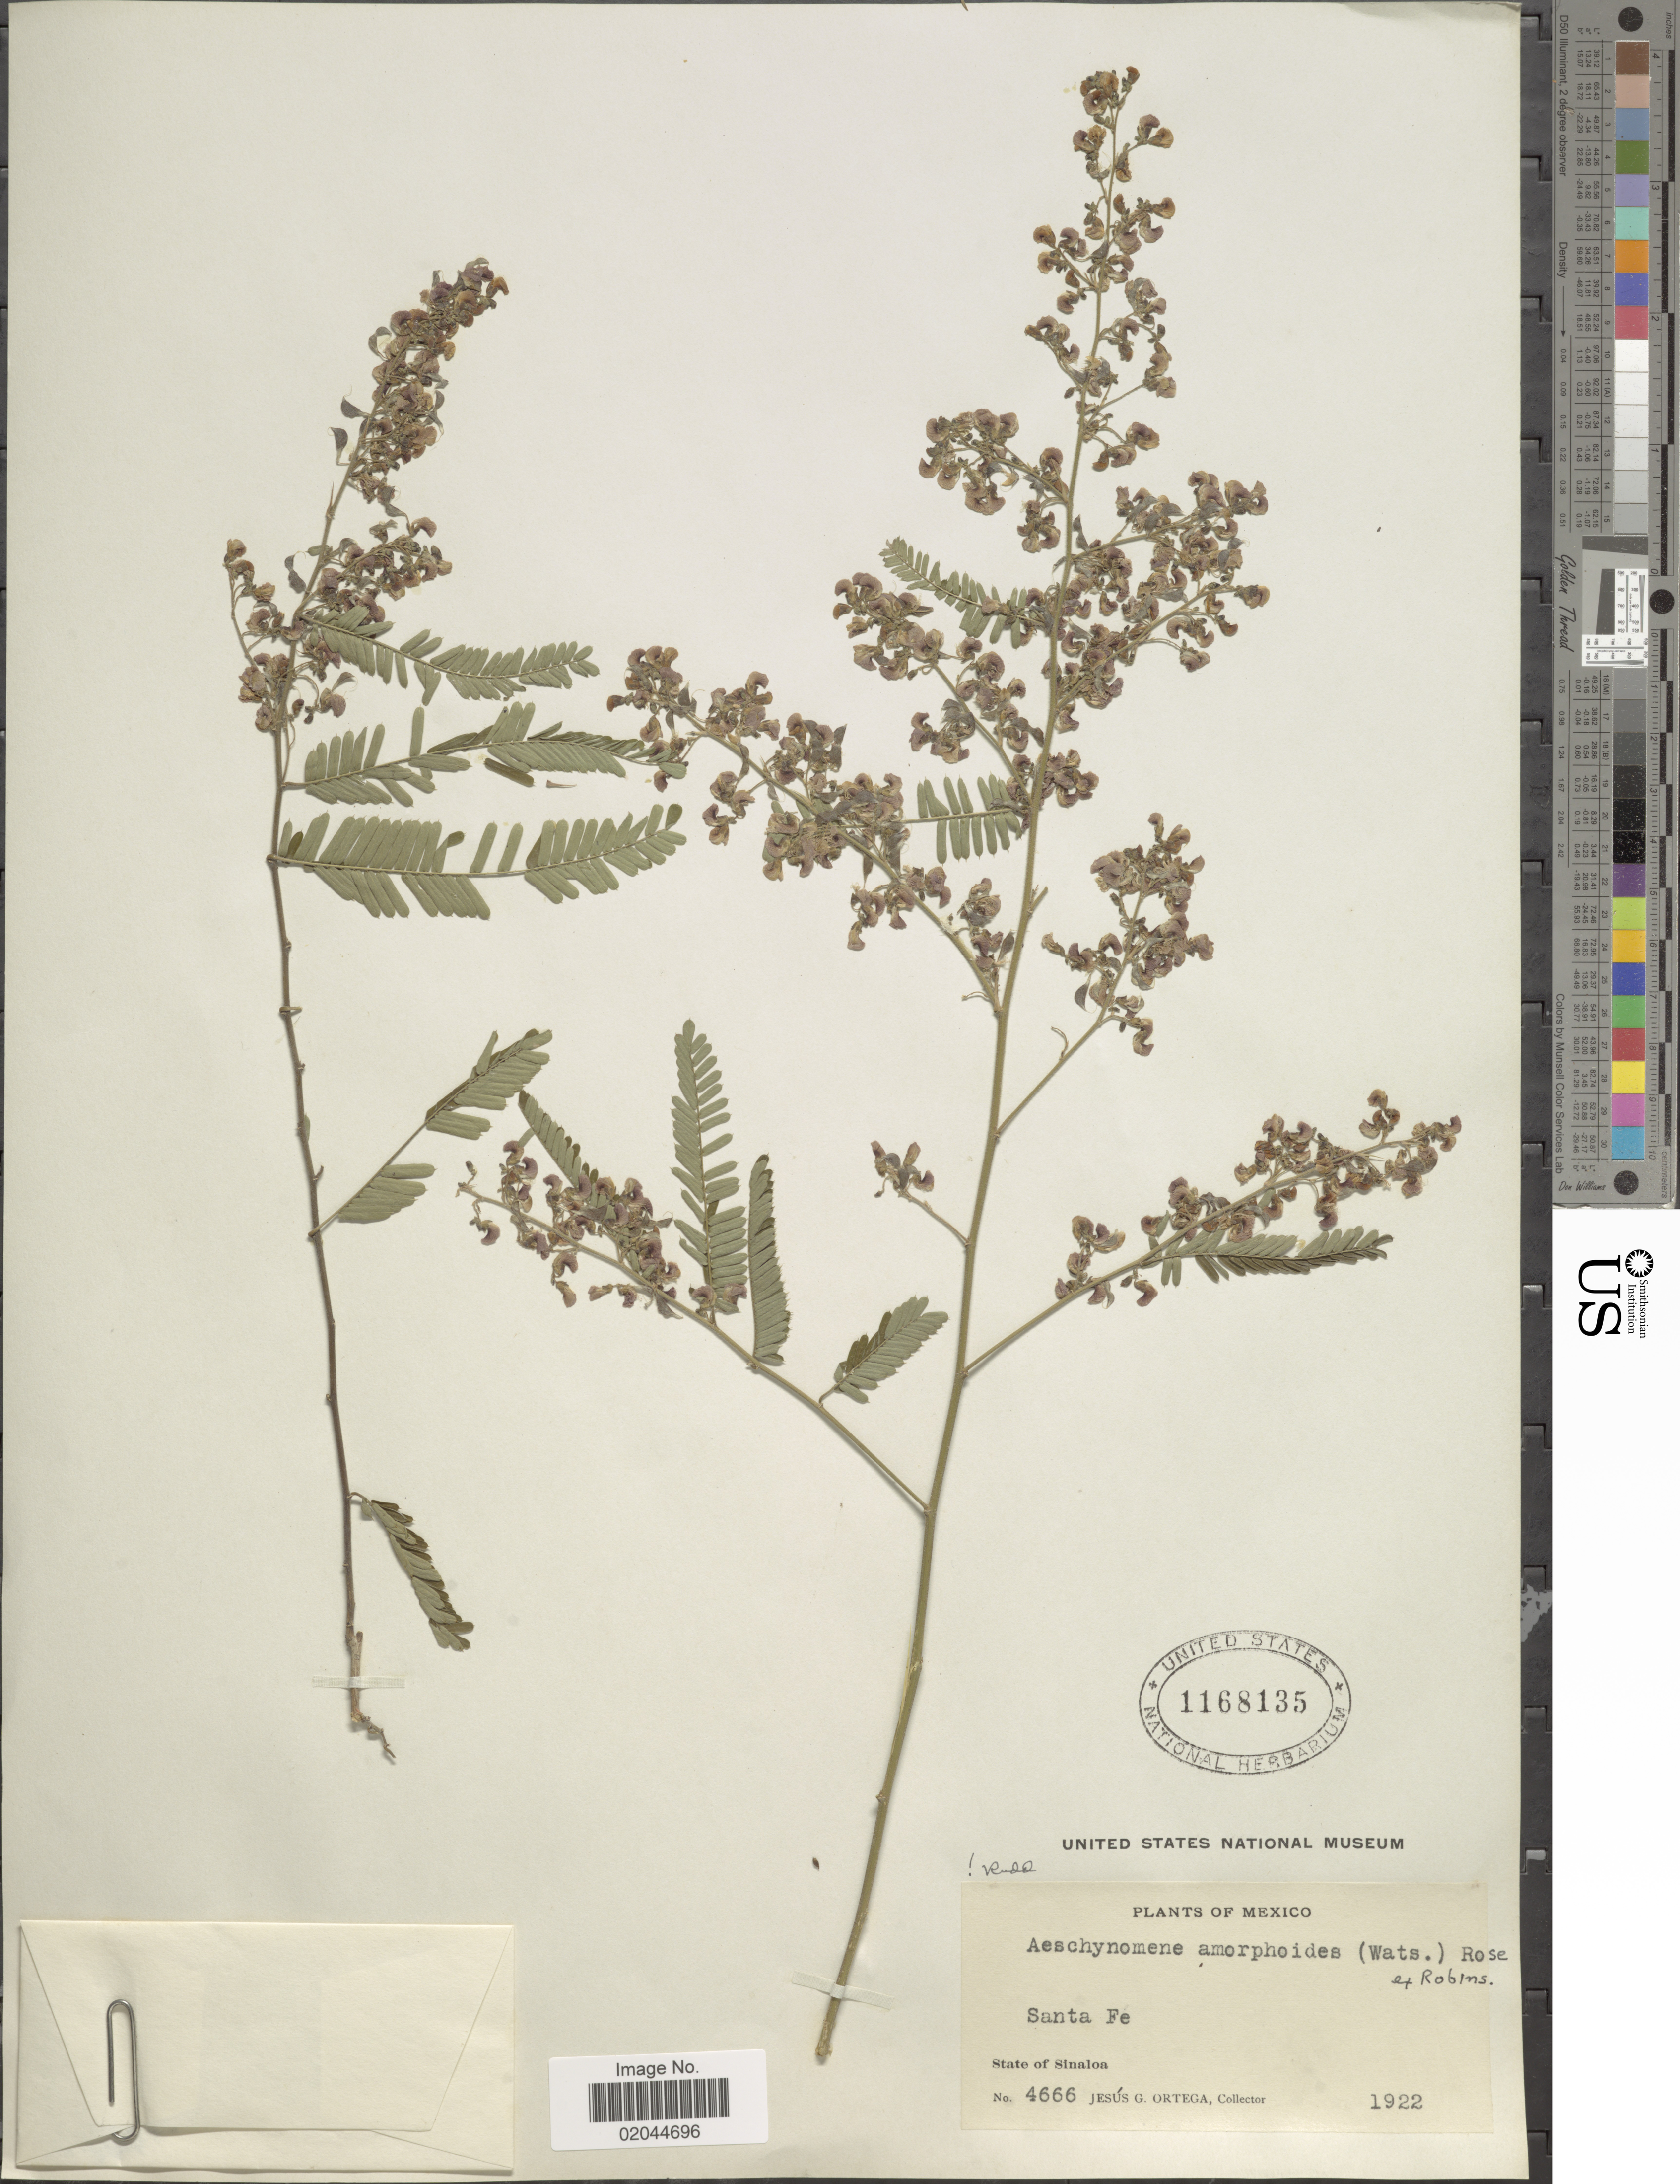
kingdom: Plantae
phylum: Tracheophyta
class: Magnoliopsida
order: Fabales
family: Fabaceae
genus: Aeschynomene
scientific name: Aeschynomene amorphoides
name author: (S. Watson) Rose ex B.L. Rob.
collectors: J. Ortega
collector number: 4666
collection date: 1922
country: Argentina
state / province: Santa Fe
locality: State of Sinaloa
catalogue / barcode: US 1168135